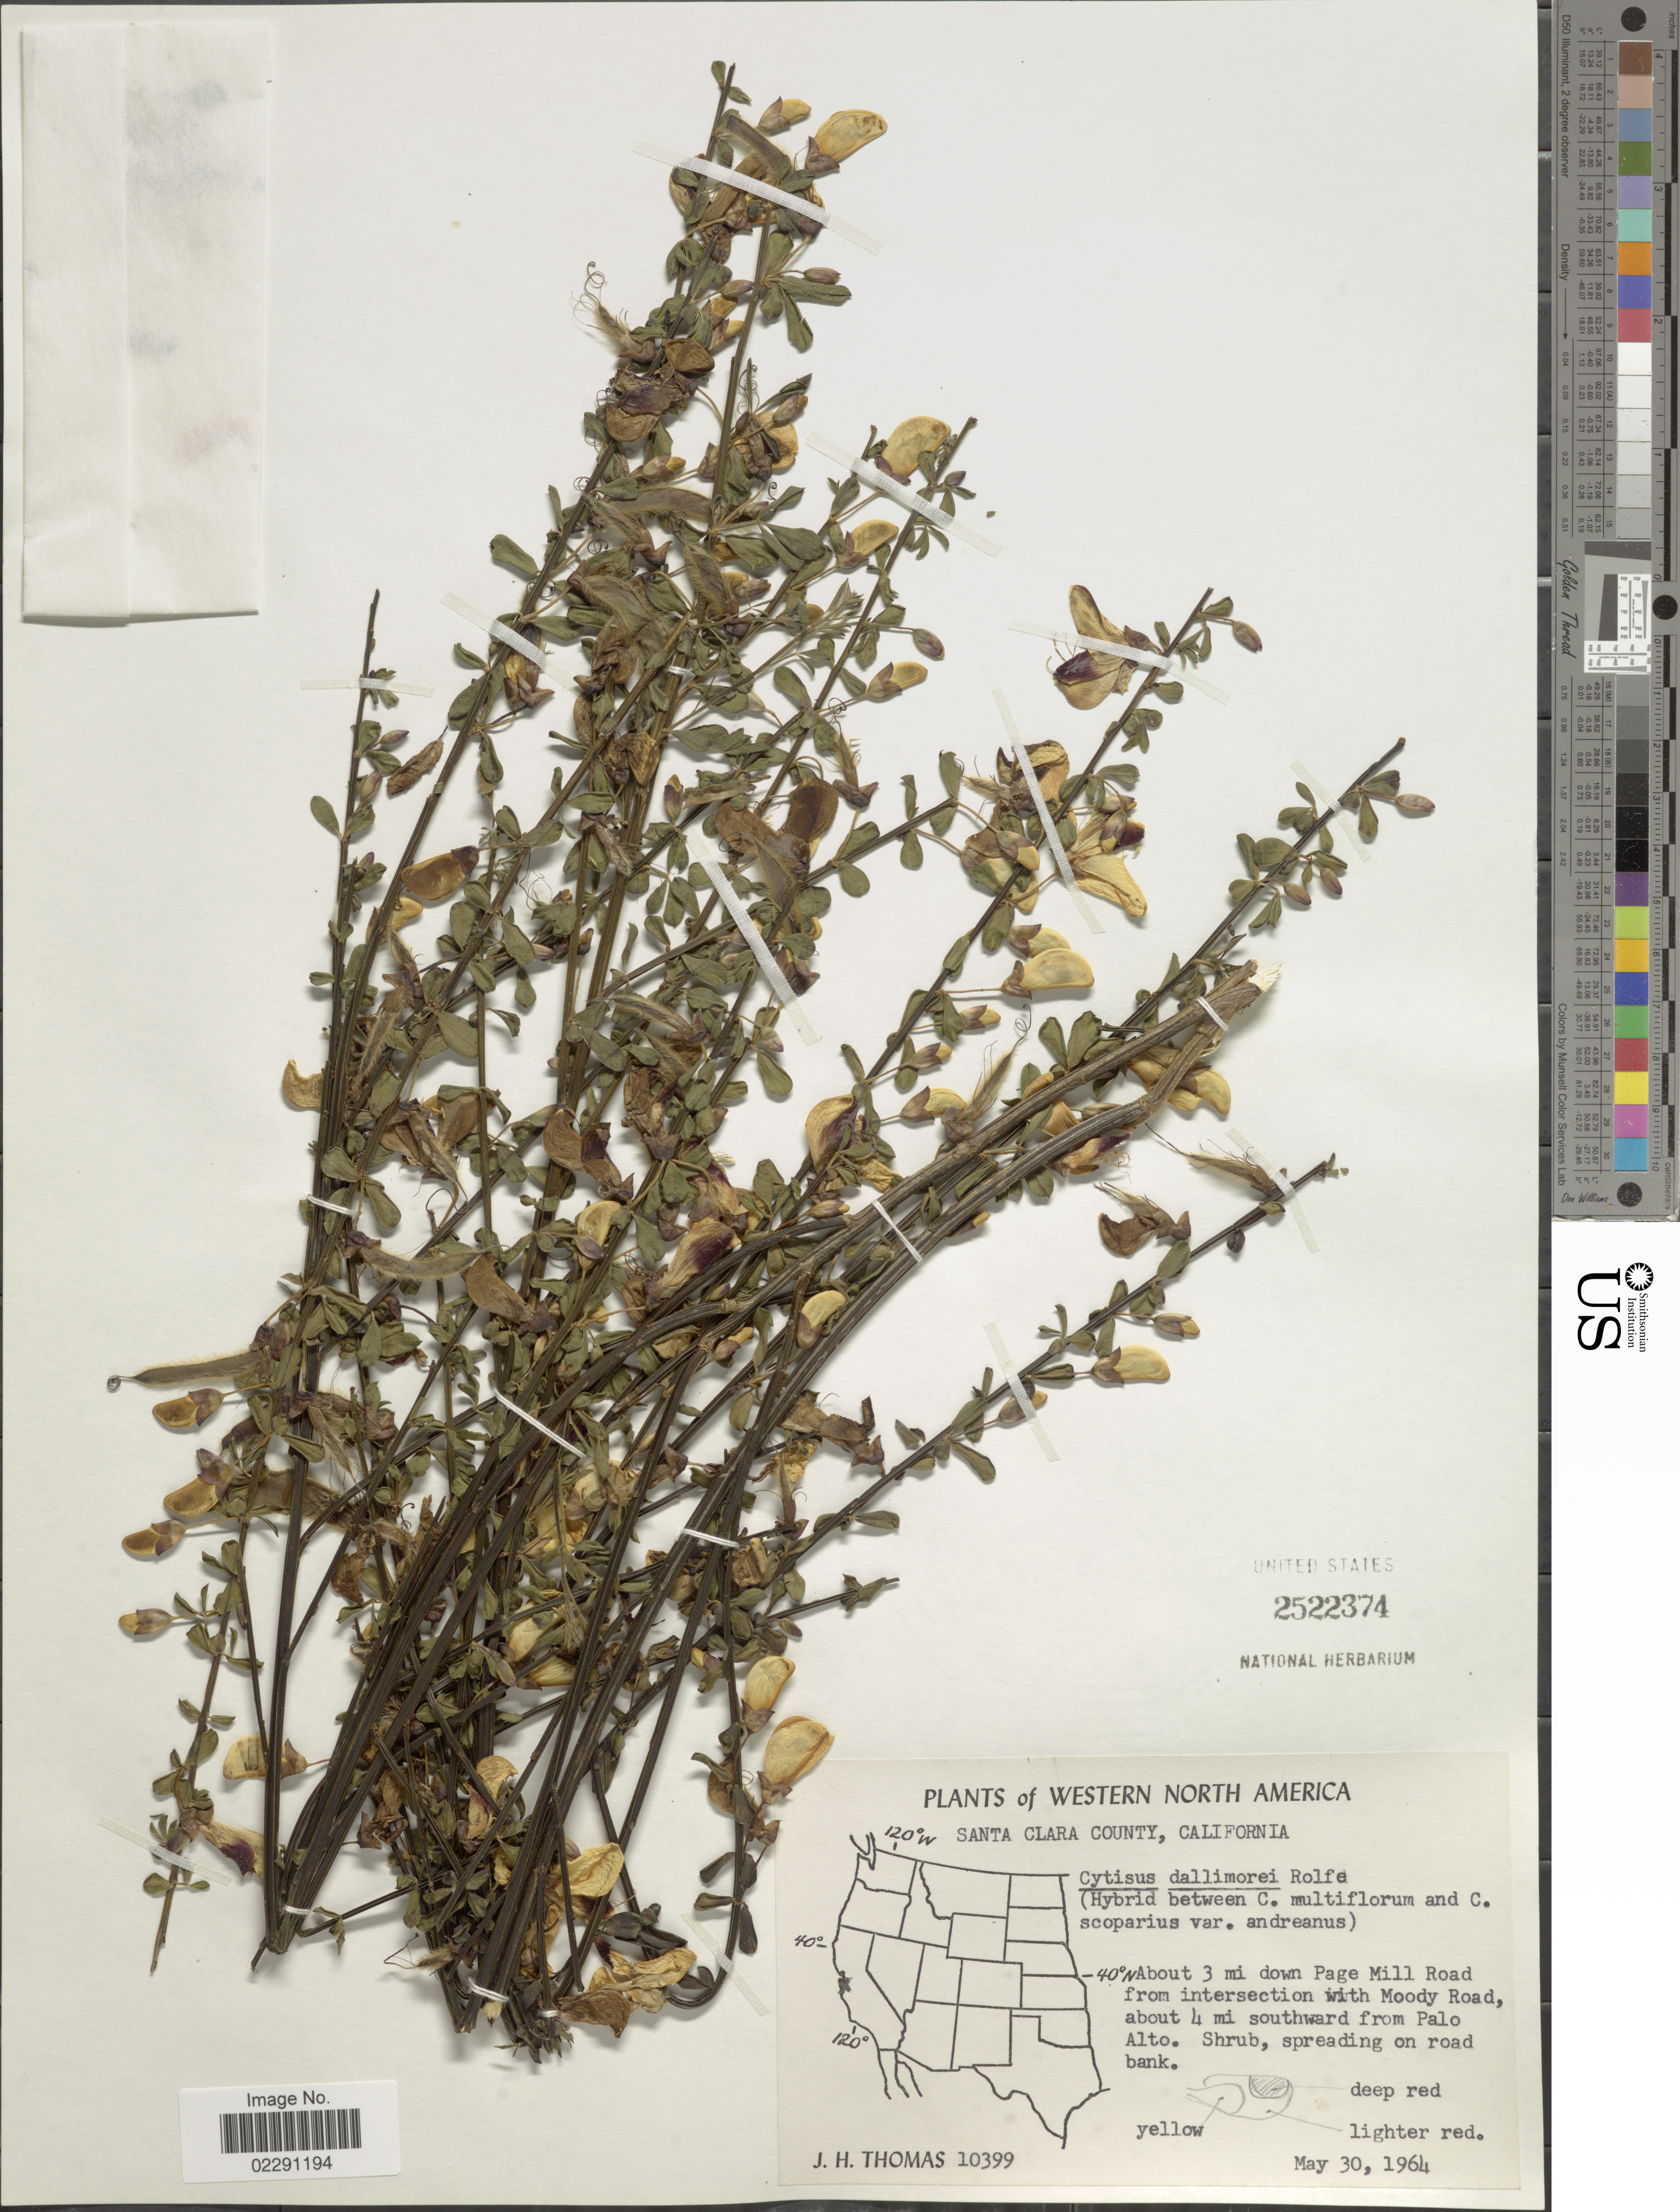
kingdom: Plantae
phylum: Tracheophyta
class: Magnoliopsida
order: Fabales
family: Fabaceae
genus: Cytisus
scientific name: Cytisus dallimorei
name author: Rolfe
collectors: J. H. Thomas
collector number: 10399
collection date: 1964-05-30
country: United States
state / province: California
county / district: Santa Clara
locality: Western North America, Santa Clara County, about 3 mi down Page Mill Road from intersection with Moody Road, about 4 mi southward from Palo Alto, shrub, spreading on road bank.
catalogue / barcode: US 2522374